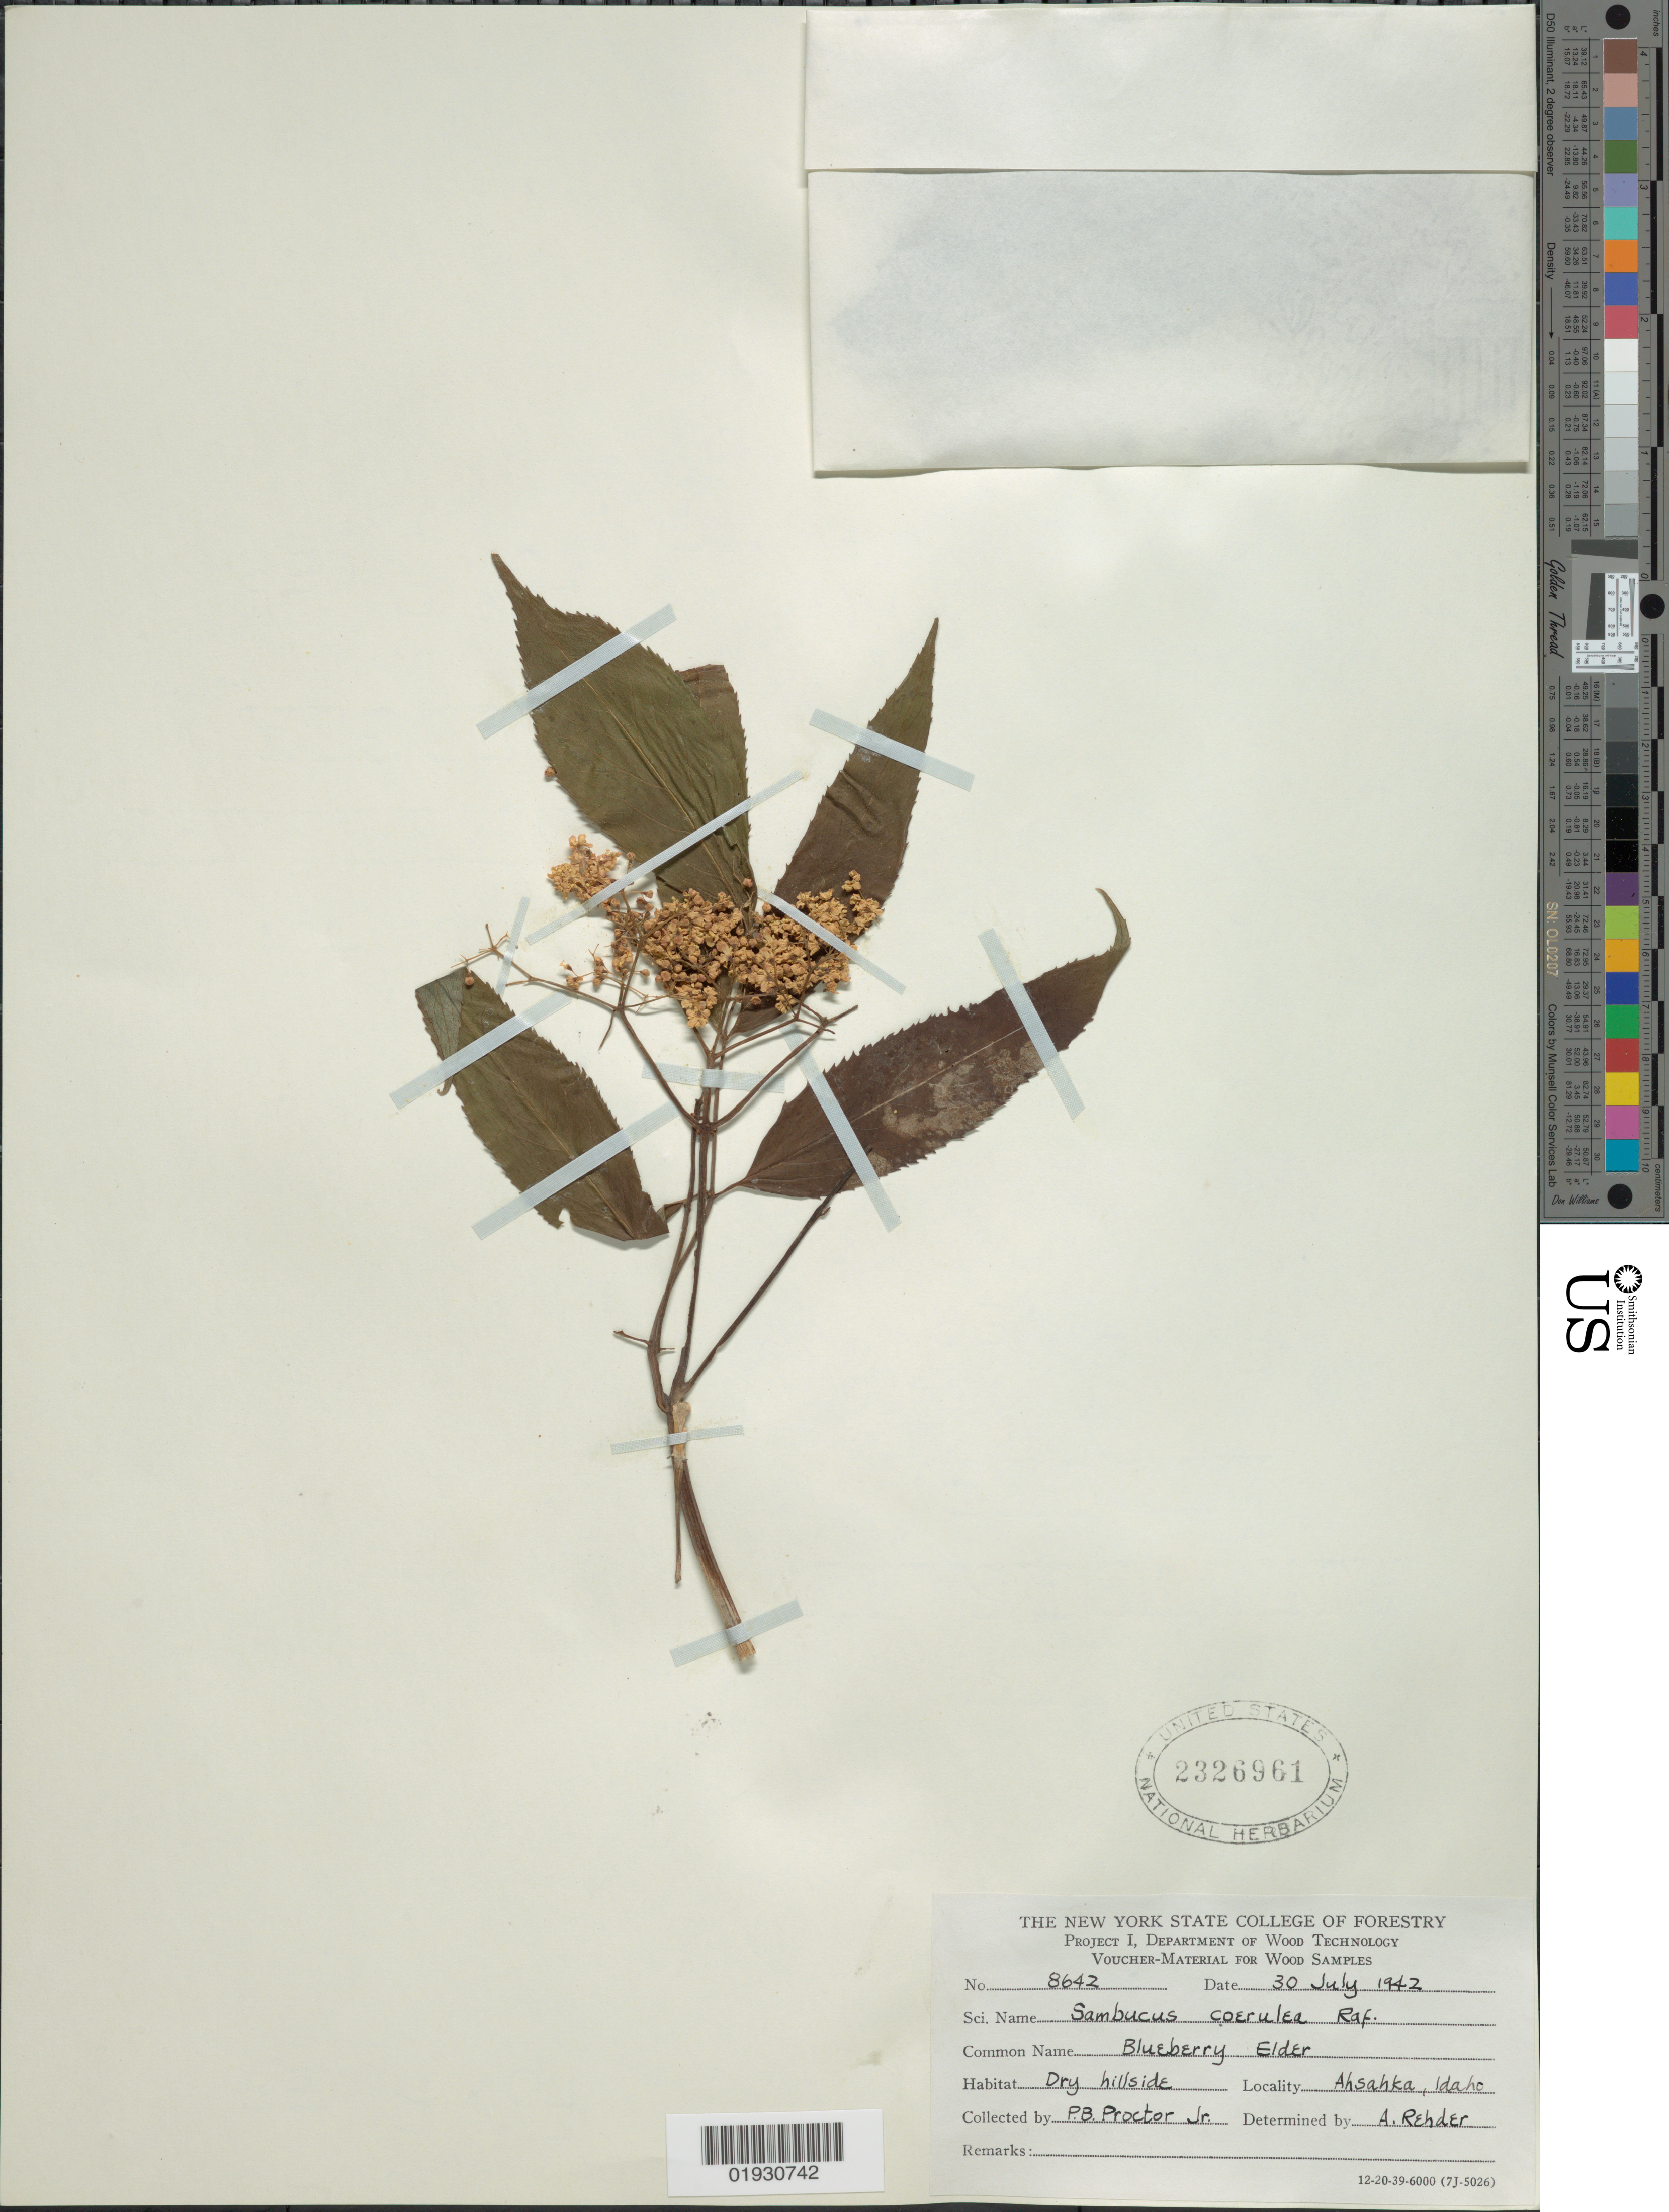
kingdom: Plantae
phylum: Tracheophyta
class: Magnoliopsida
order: Dipsacales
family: Viburnaceae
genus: Sambucus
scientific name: Sambucus cerulea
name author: Raf.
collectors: P. Proctor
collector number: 8642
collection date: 1942-07-30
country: United States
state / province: Idaho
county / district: Clearwater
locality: Ahsahka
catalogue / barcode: US 2326961